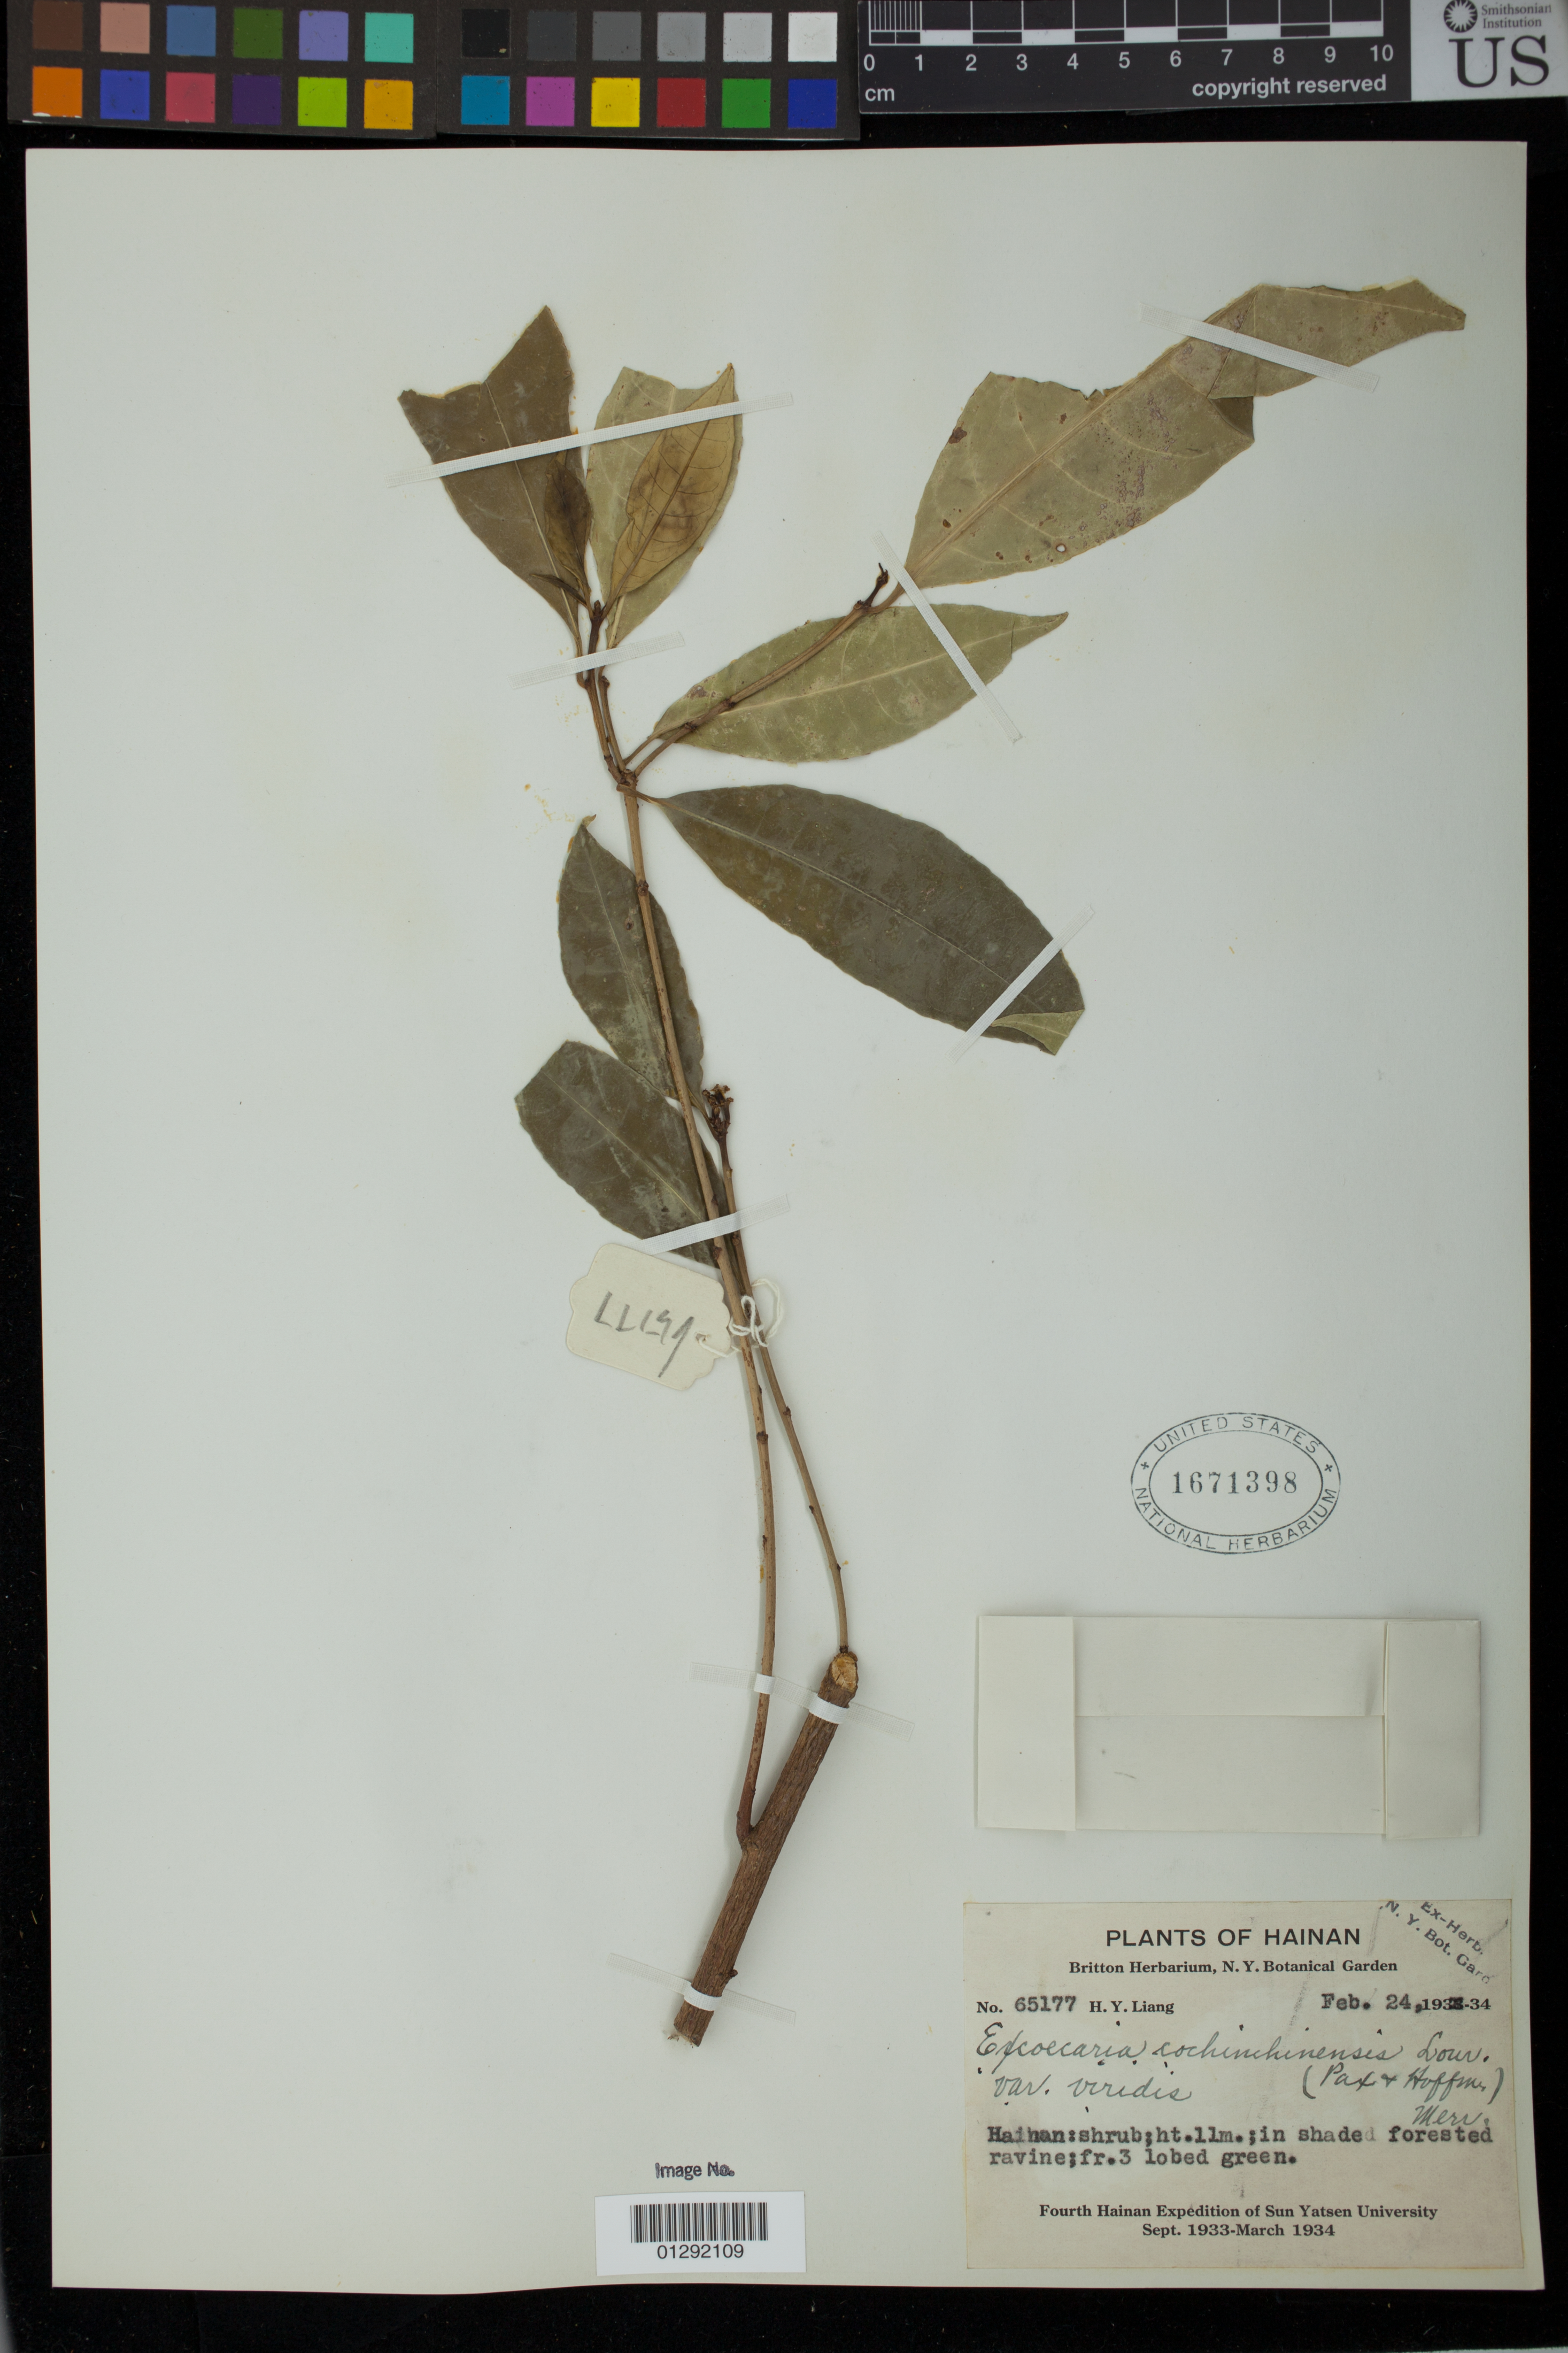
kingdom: Plantae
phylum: Tracheophyta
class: Magnoliopsida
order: Malpighiales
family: Euphorbiaceae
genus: Excoecaria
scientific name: Excoecaria cochinchinensis 'Firestorm'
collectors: H. Y. Liang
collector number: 65177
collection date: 1934-02-24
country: China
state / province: Hainan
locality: Hainan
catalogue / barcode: US 1671398